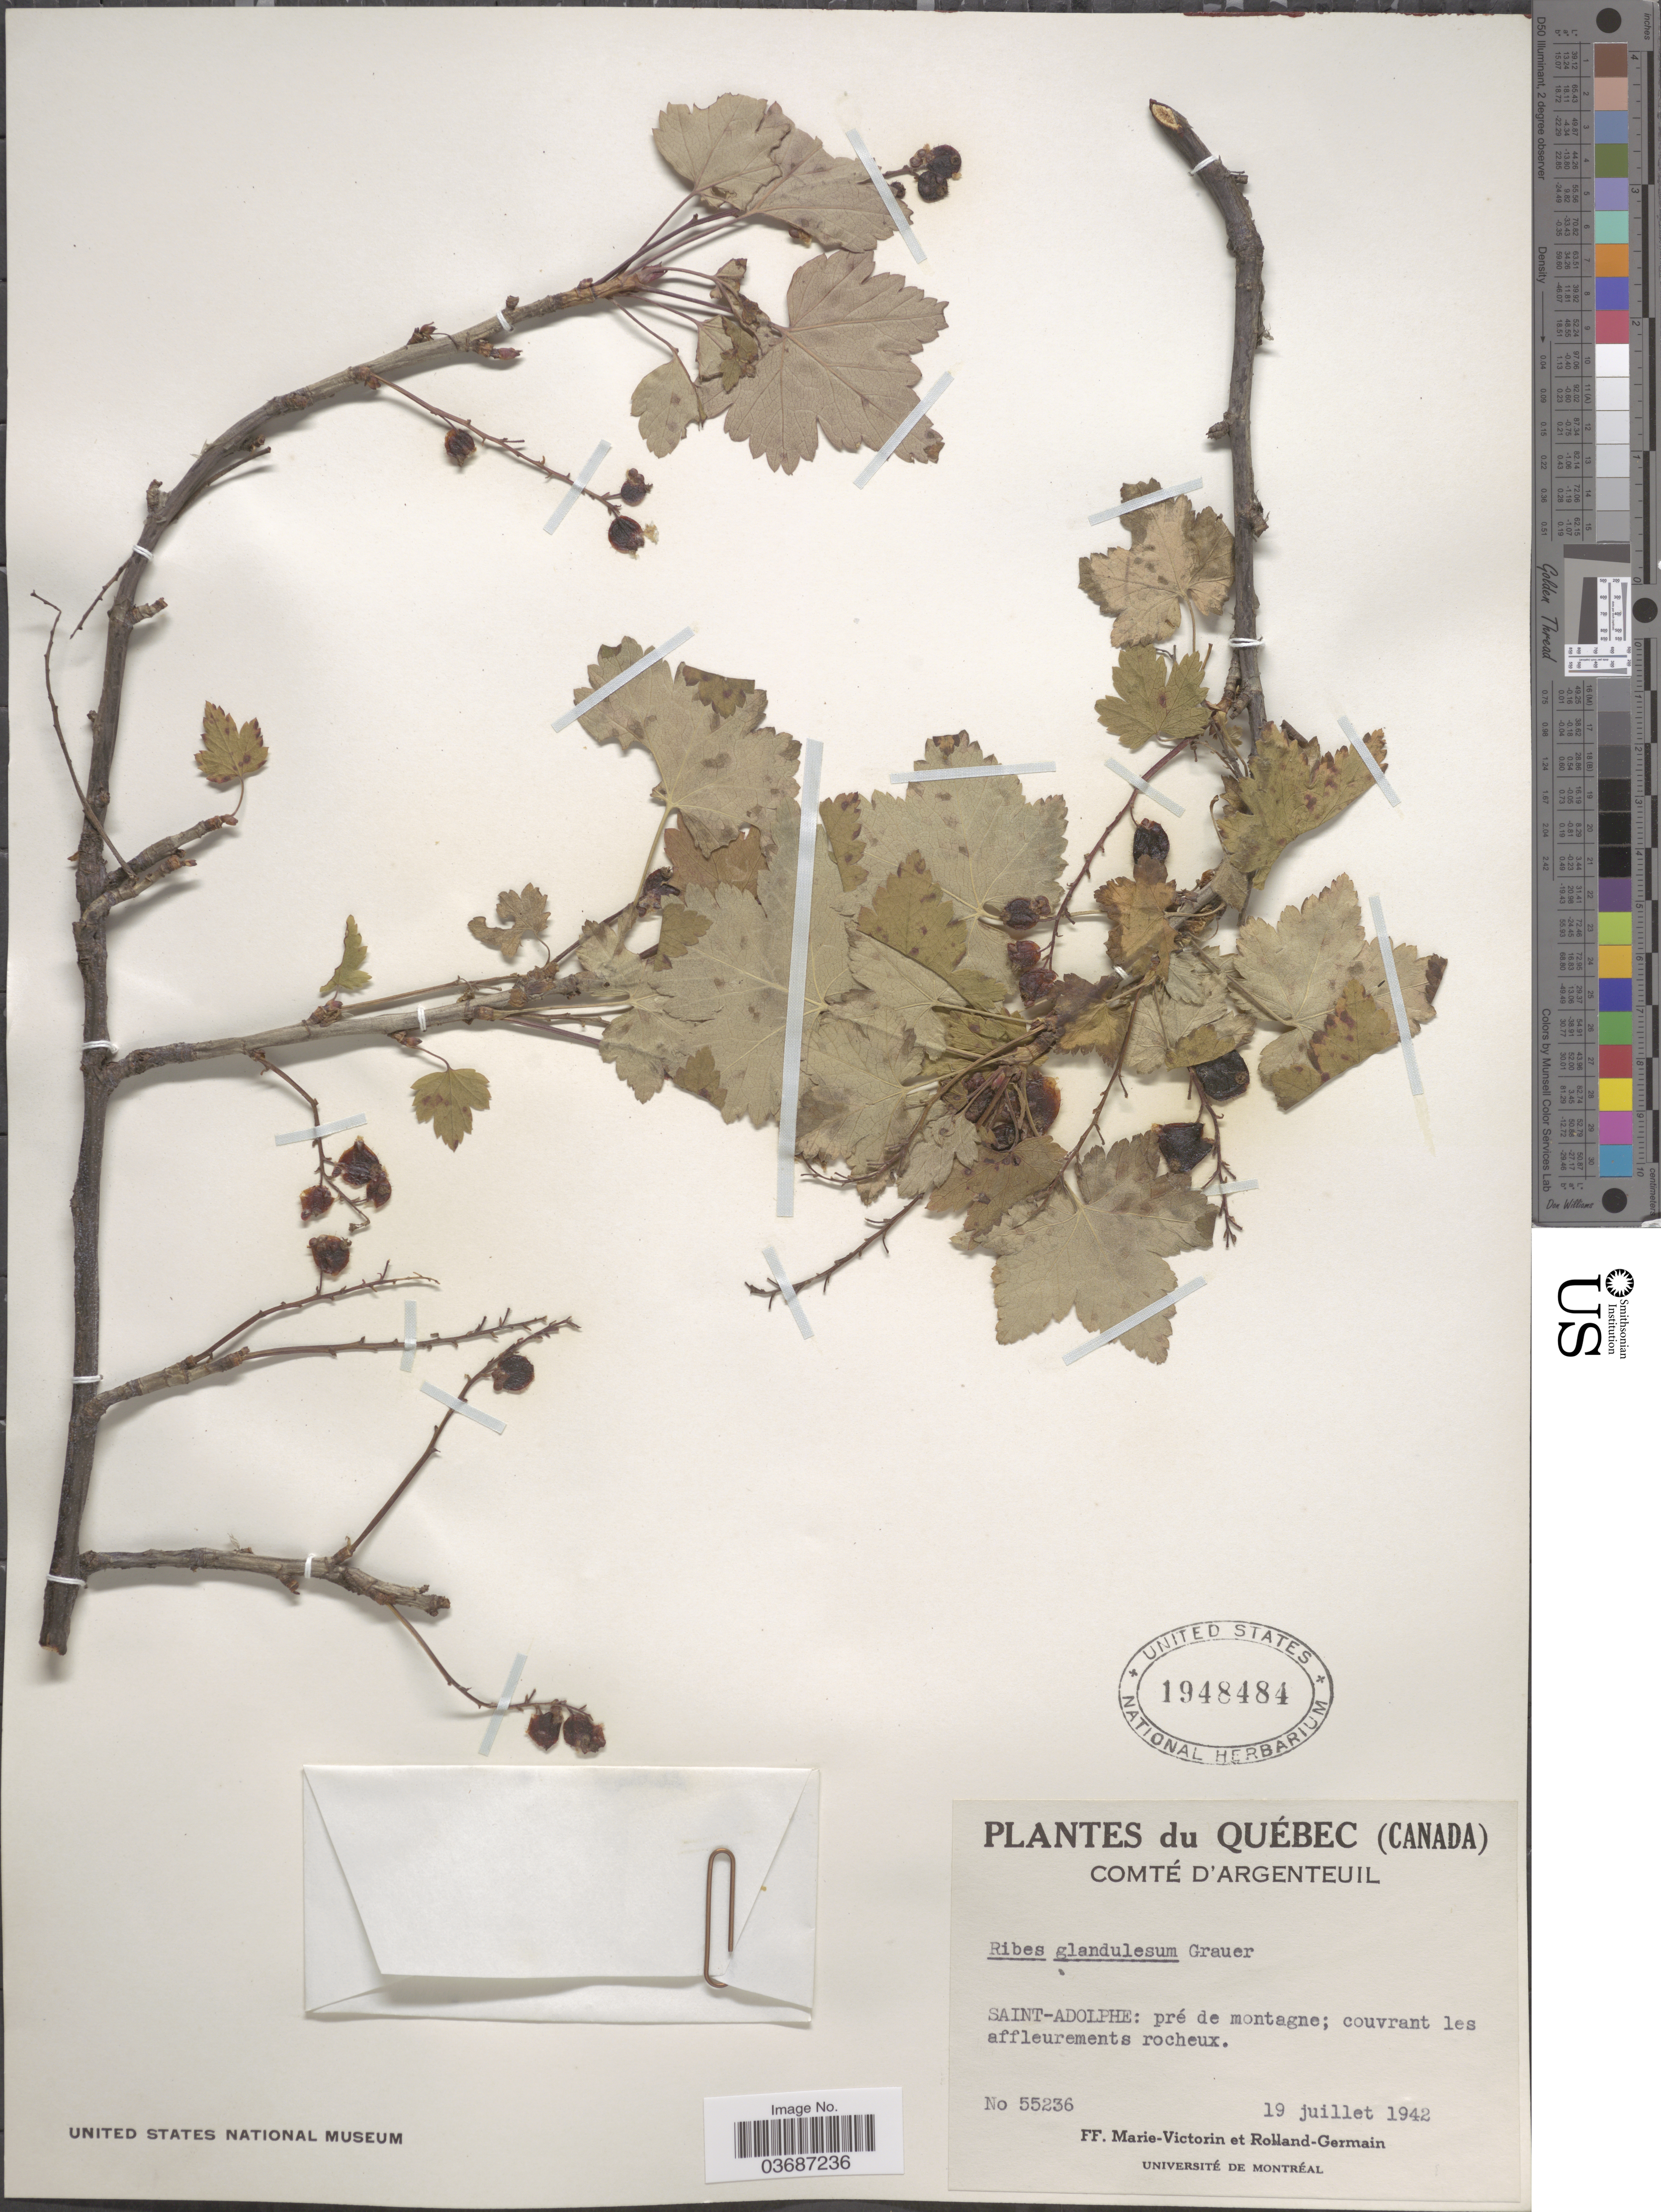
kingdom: Plantae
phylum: Tracheophyta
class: Magnoliopsida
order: Saxifragales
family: Grossulariaceae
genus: Ribes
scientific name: Ribes glandulosum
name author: Ruiz & Pav.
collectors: F. Marie-Victorin & Rolland-Germain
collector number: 55236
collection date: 1942-07-19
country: Canada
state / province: Quebec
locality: COMTÉ D'ARGENTEUIL. SAINT-ADOLPHE: pré de montagne; couvrant les affleurements rocheux.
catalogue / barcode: US 1948484